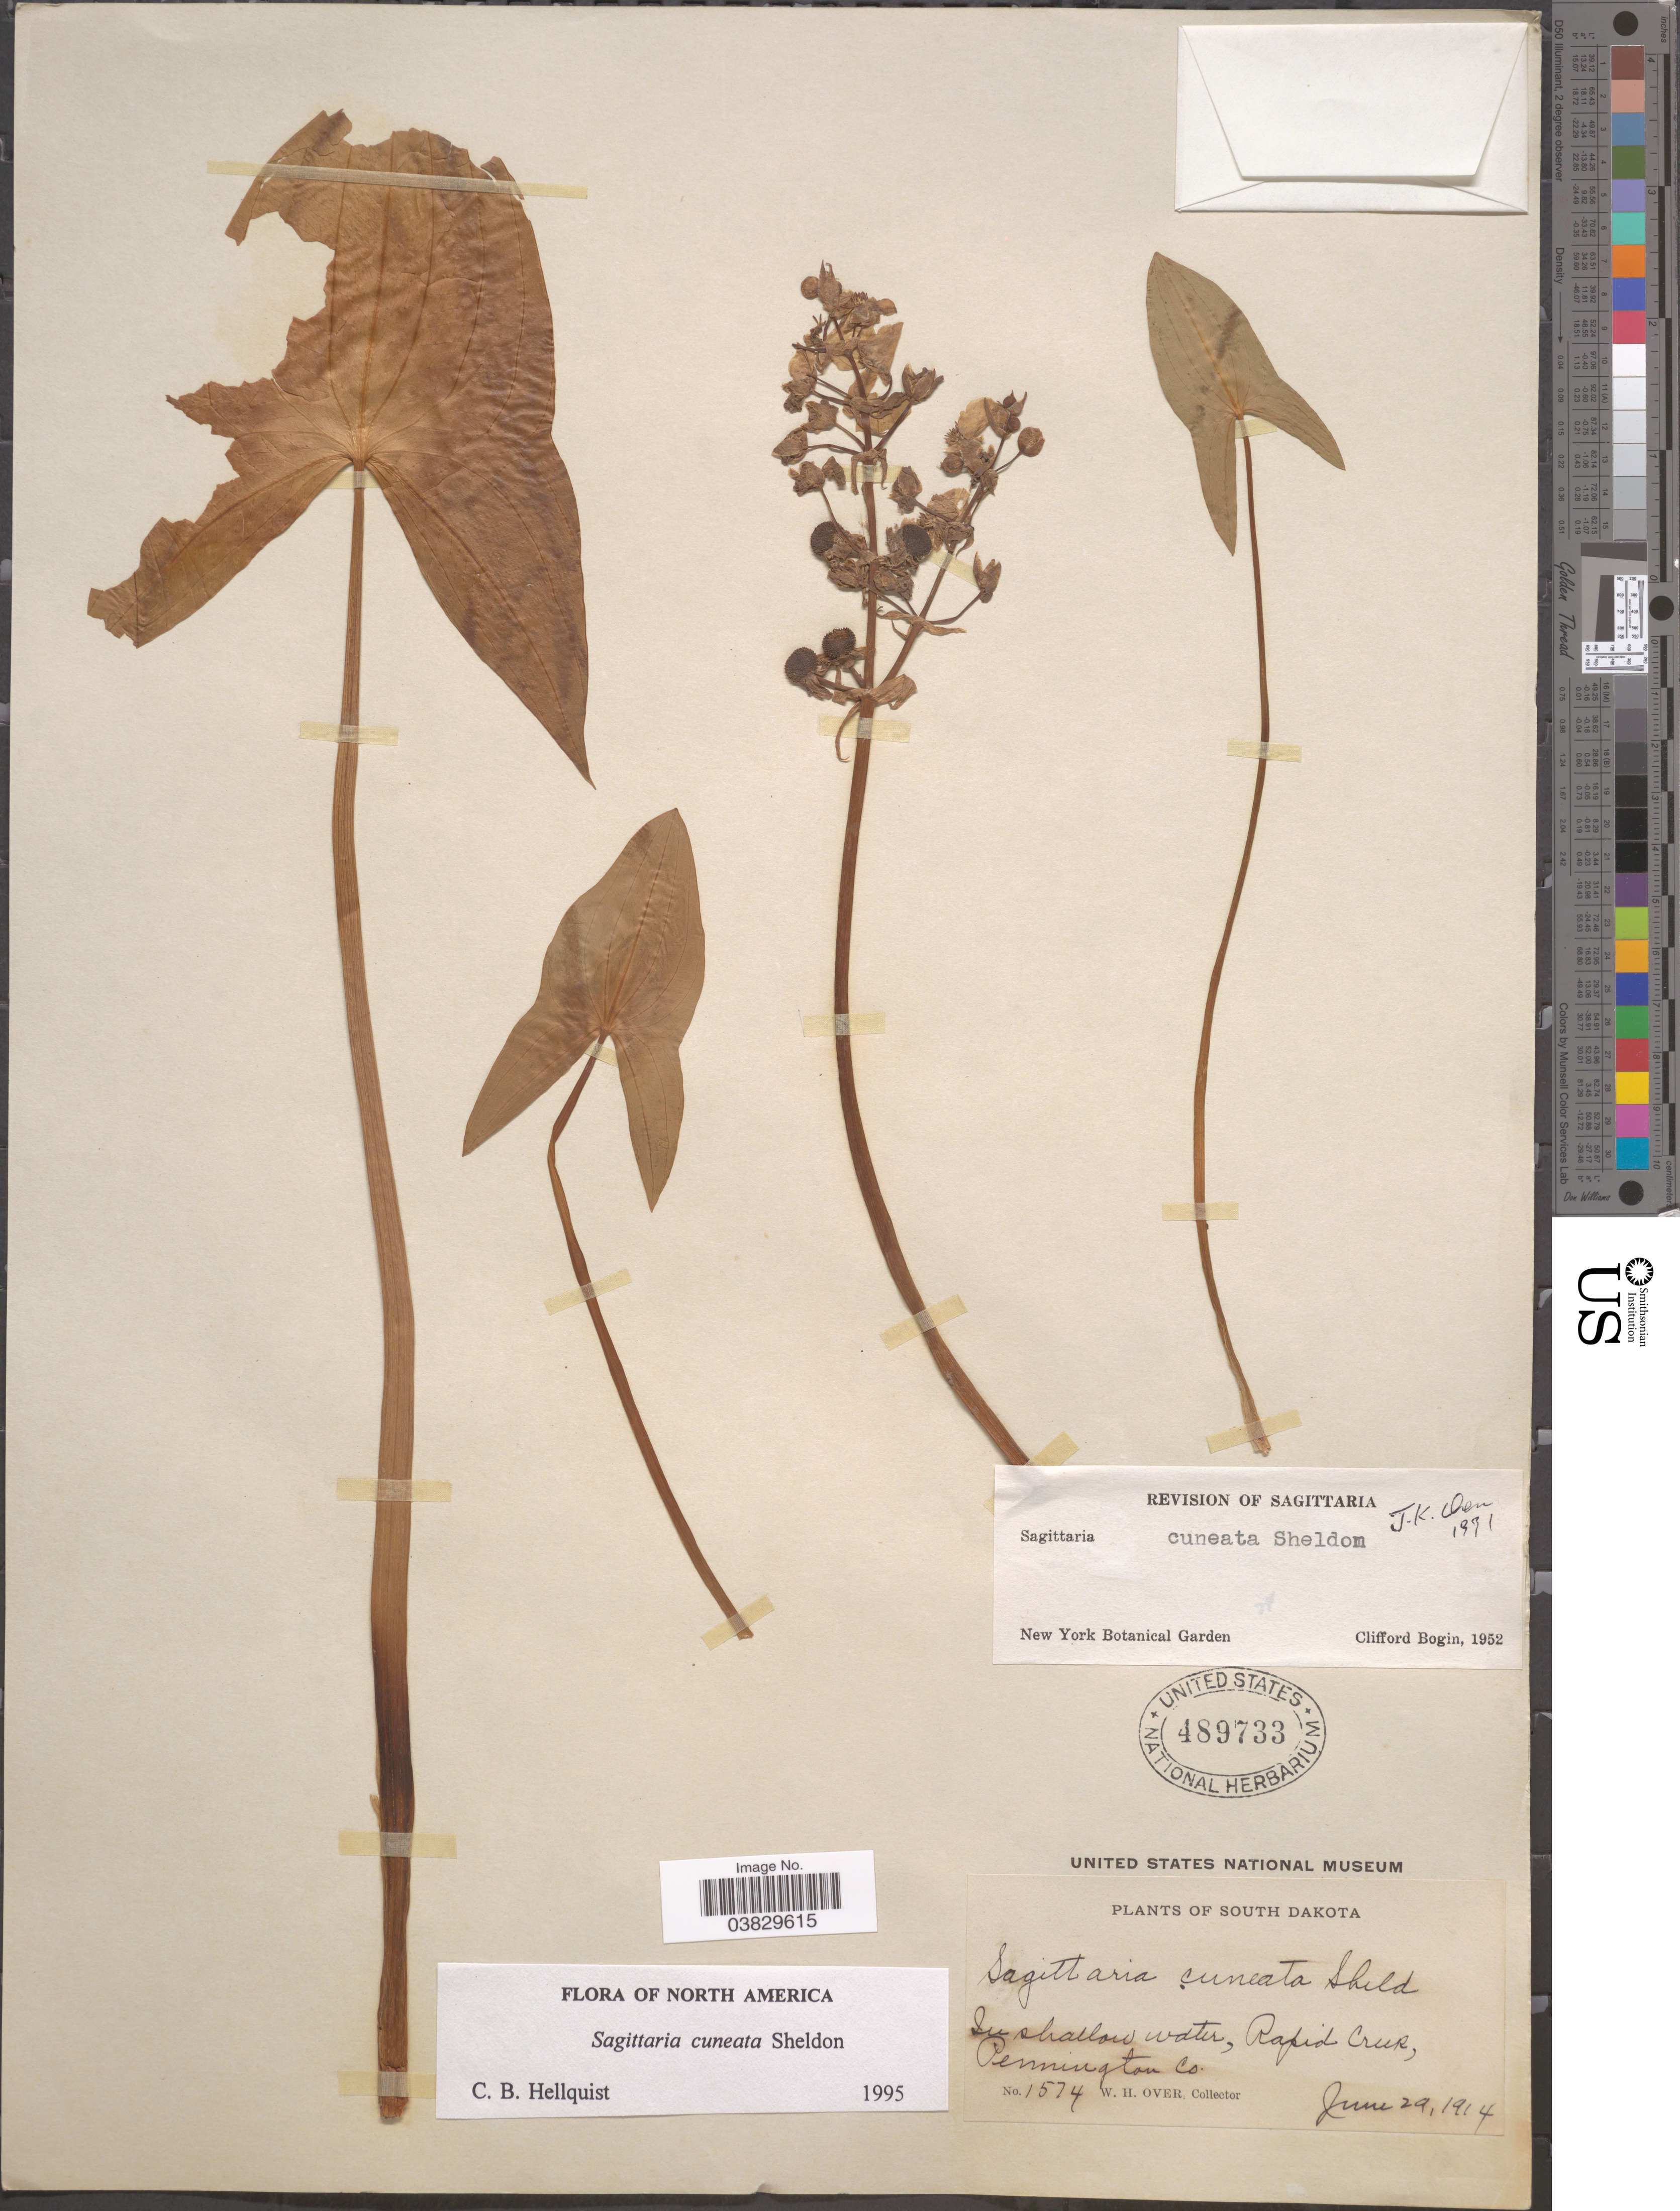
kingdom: Plantae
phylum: Tracheophyta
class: Liliopsida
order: Alismatales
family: Alismataceae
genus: Sagittaria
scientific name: Sagittaria cuneata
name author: E. Sheld.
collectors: W. Over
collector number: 1574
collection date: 1914-06-29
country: United States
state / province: South Dakota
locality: Rapid Creek, Pennington Co.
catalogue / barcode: US 489733